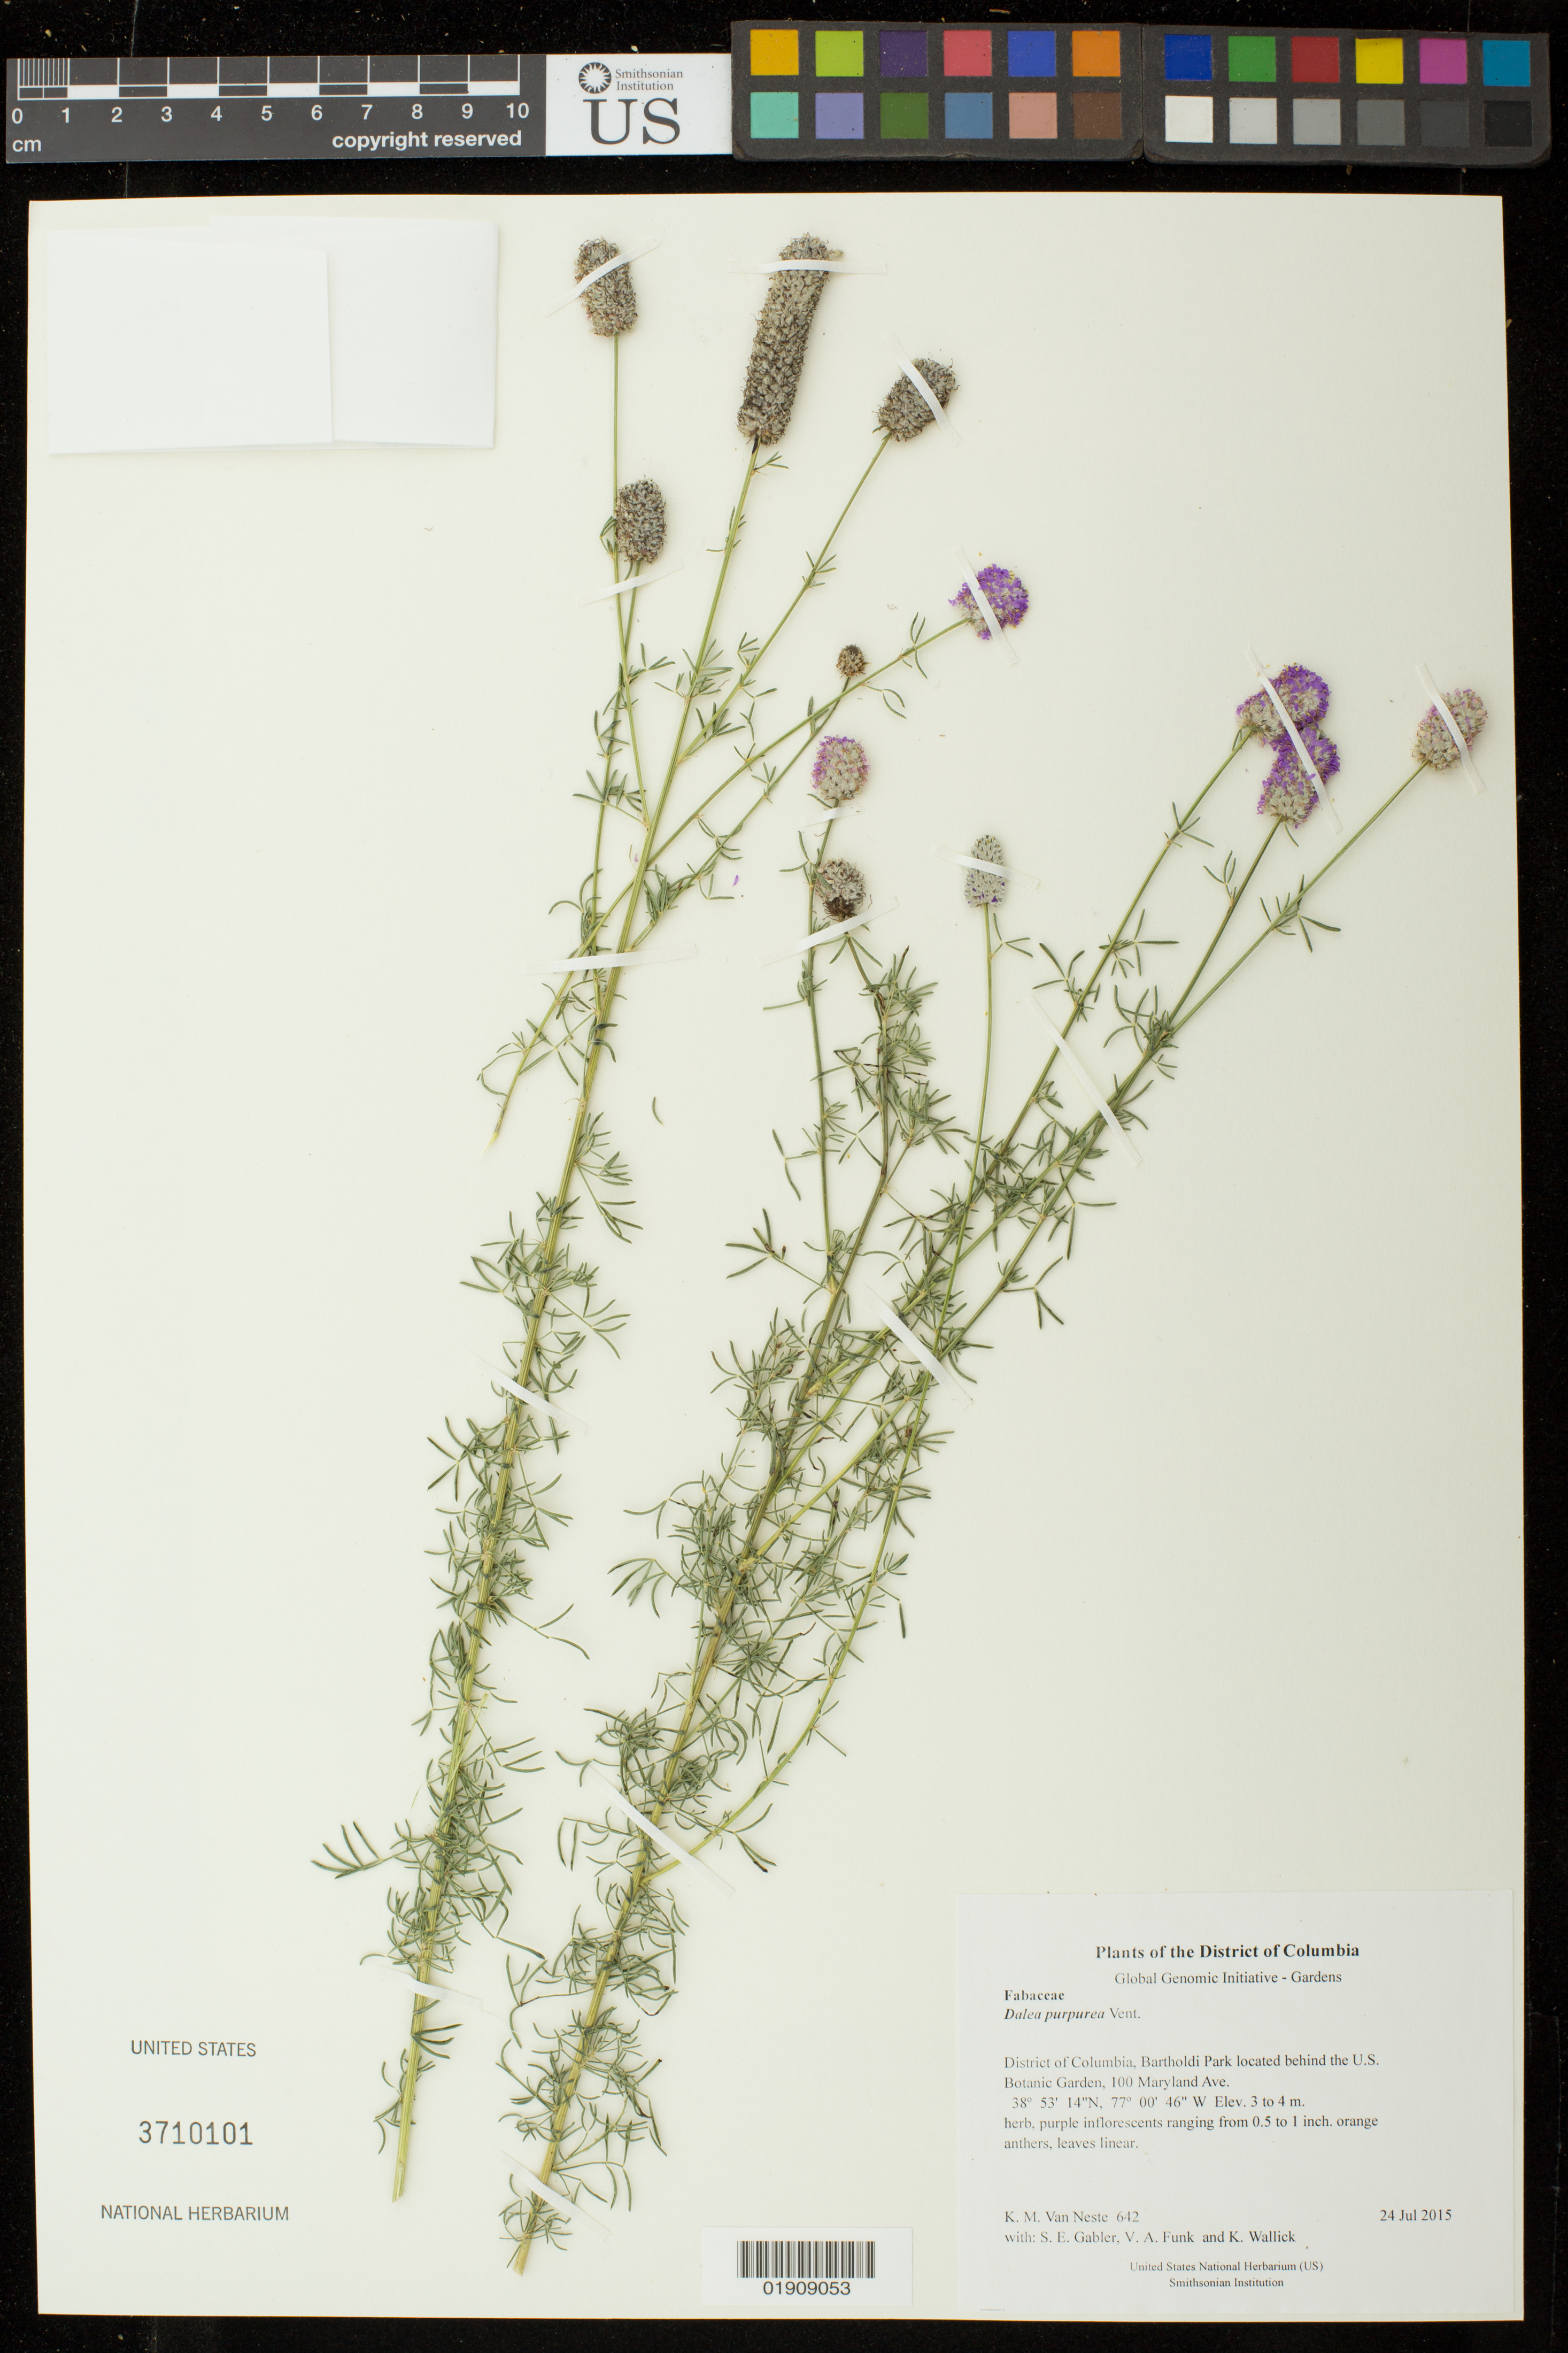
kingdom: Plantae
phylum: Tracheophyta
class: Magnoliopsida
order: Fabales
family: Fabaceae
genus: Dalea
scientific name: Dalea purpurea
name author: Vent.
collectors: K. M. Van Neste, S. E. Gabler, V. Funk & K. Wallick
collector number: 642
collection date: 2015-07-24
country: United States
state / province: District of Columbia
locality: Bartholdi Park located behind the U.S. Botanic Garden, 100 Maryland Ave.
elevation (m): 3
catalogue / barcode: US 3710101